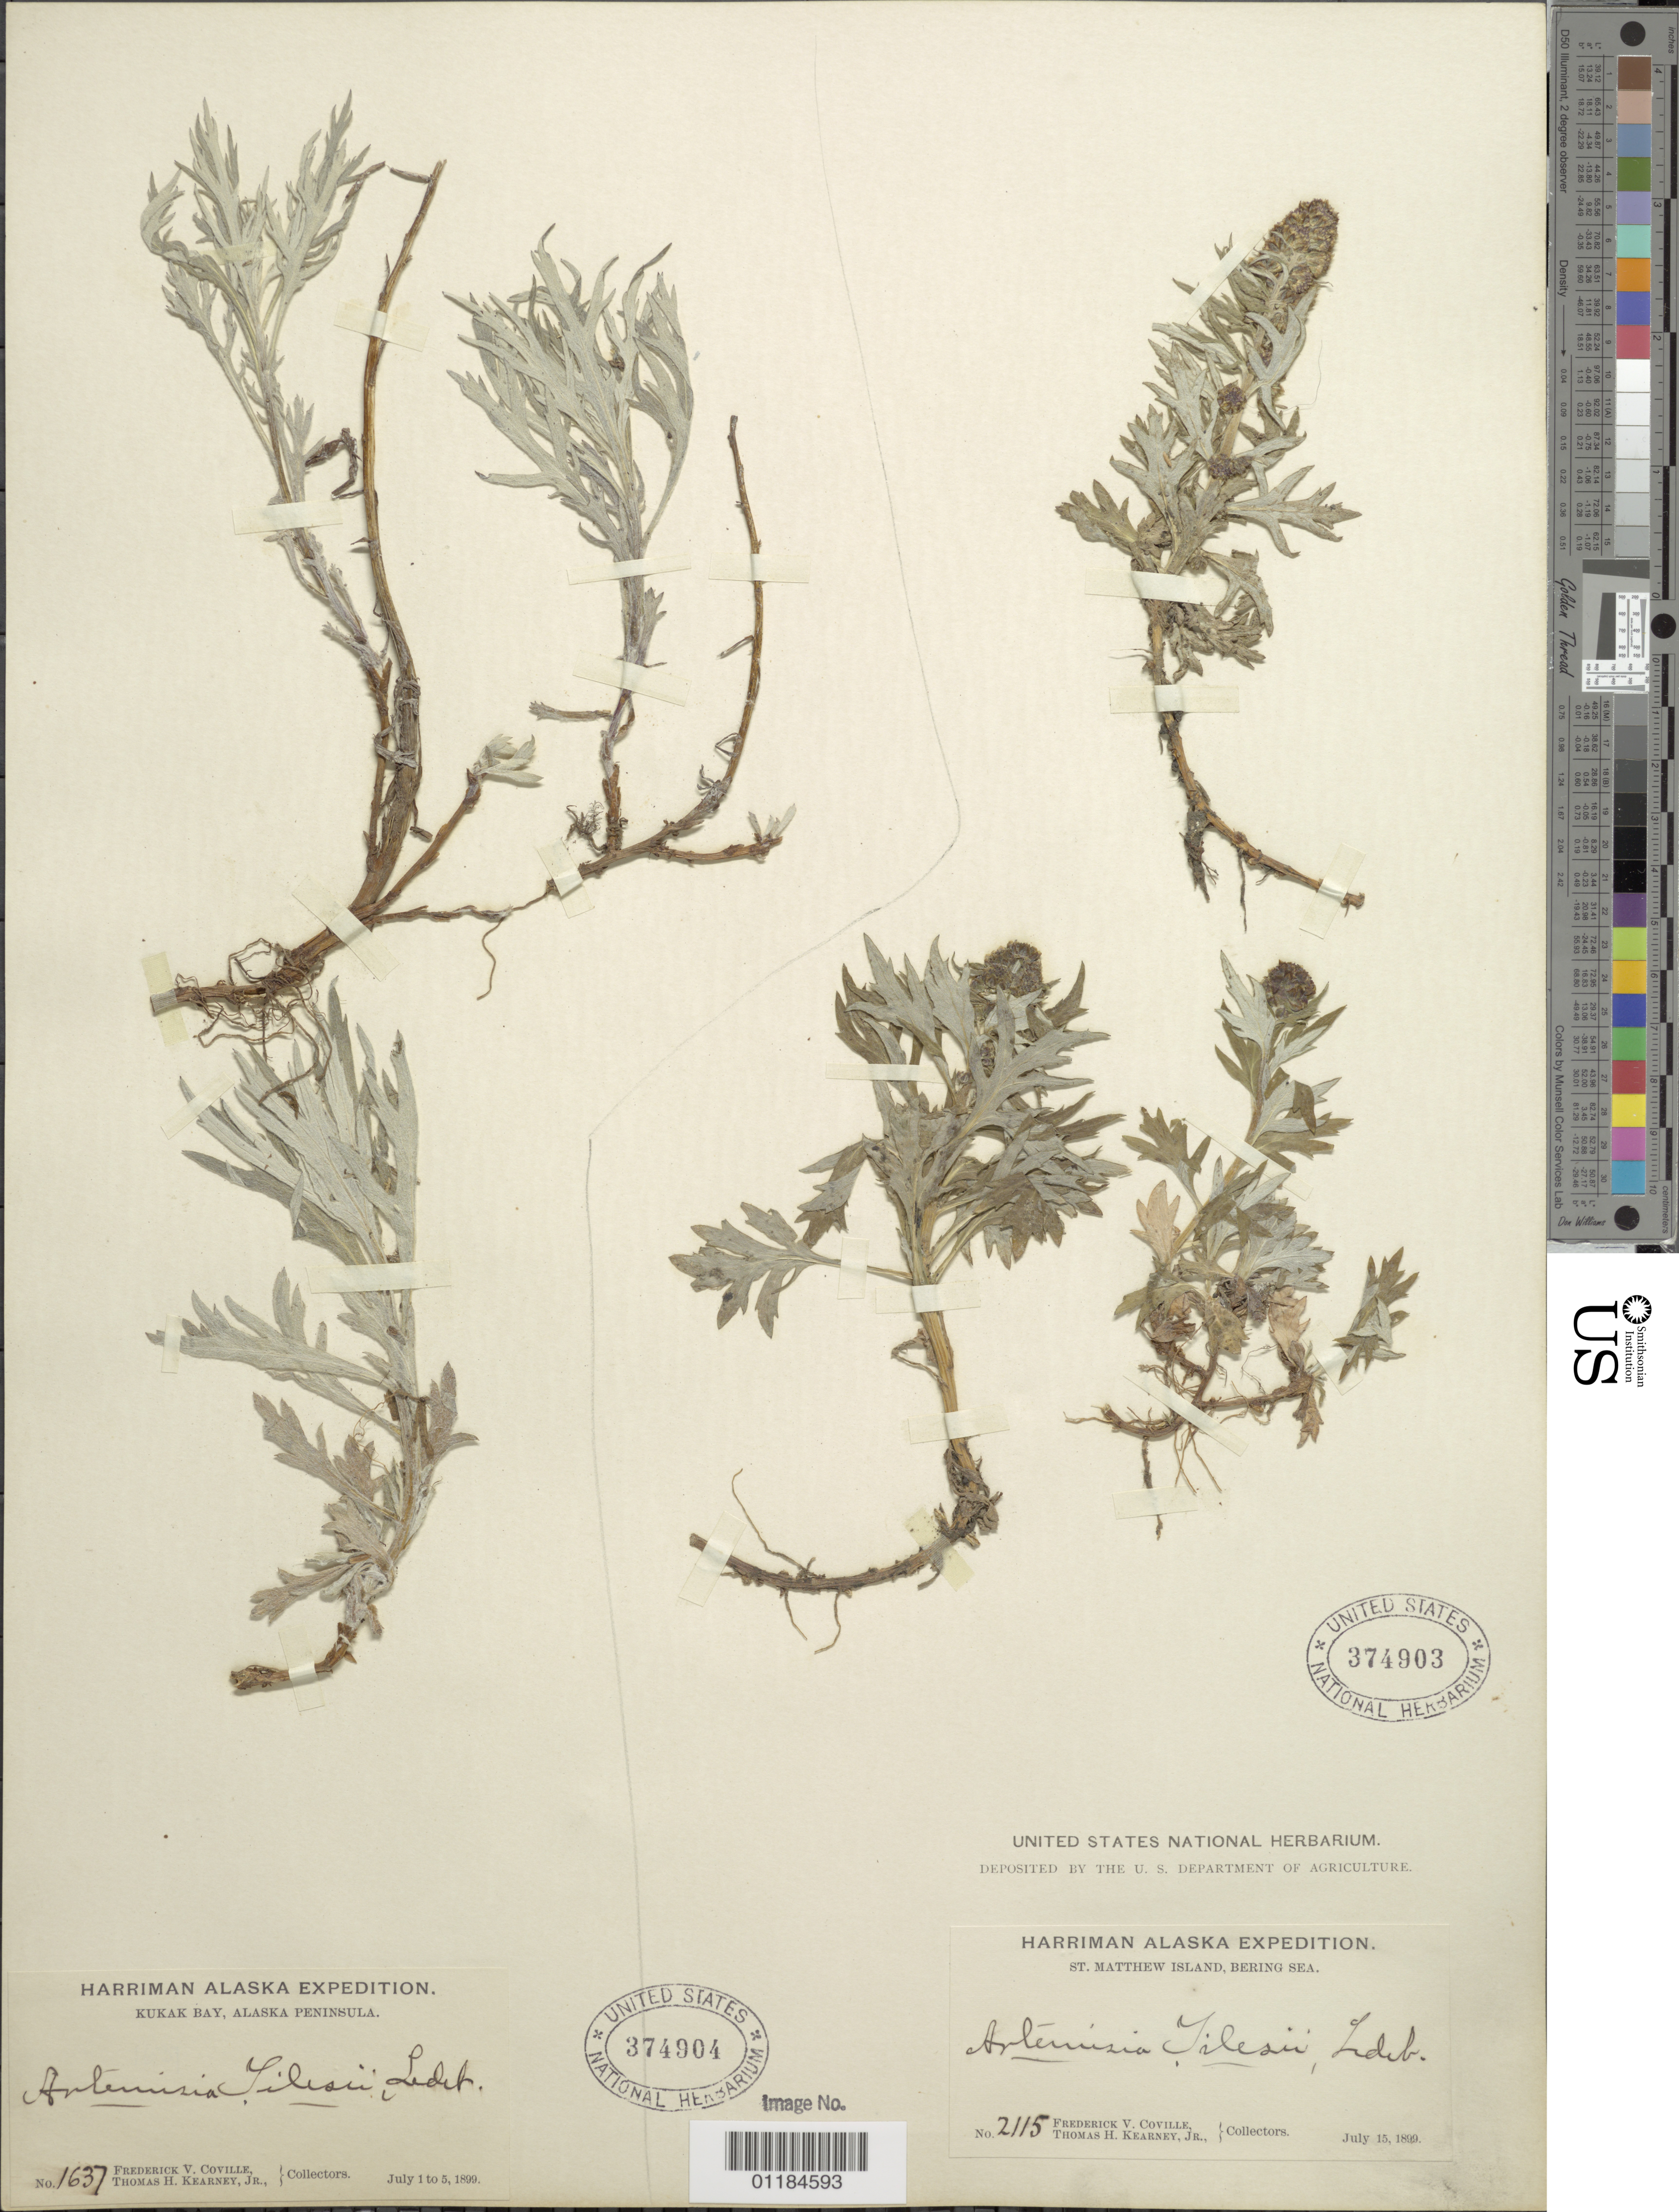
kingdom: Plantae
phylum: Tracheophyta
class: Magnoliopsida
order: Asterales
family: Asteraceae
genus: Artemisia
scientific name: Artemisia tilesii subsp. gormani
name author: (Rydb.) Hultén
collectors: F. V. Coville & T. H. Kearney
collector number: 1637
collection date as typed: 01 Jul 1899 to 05 Jul 1899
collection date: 1899-07-01/1899-07-05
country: United States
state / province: Alaska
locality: Kukak Bay, Alaska Peninsula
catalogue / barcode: US 374904